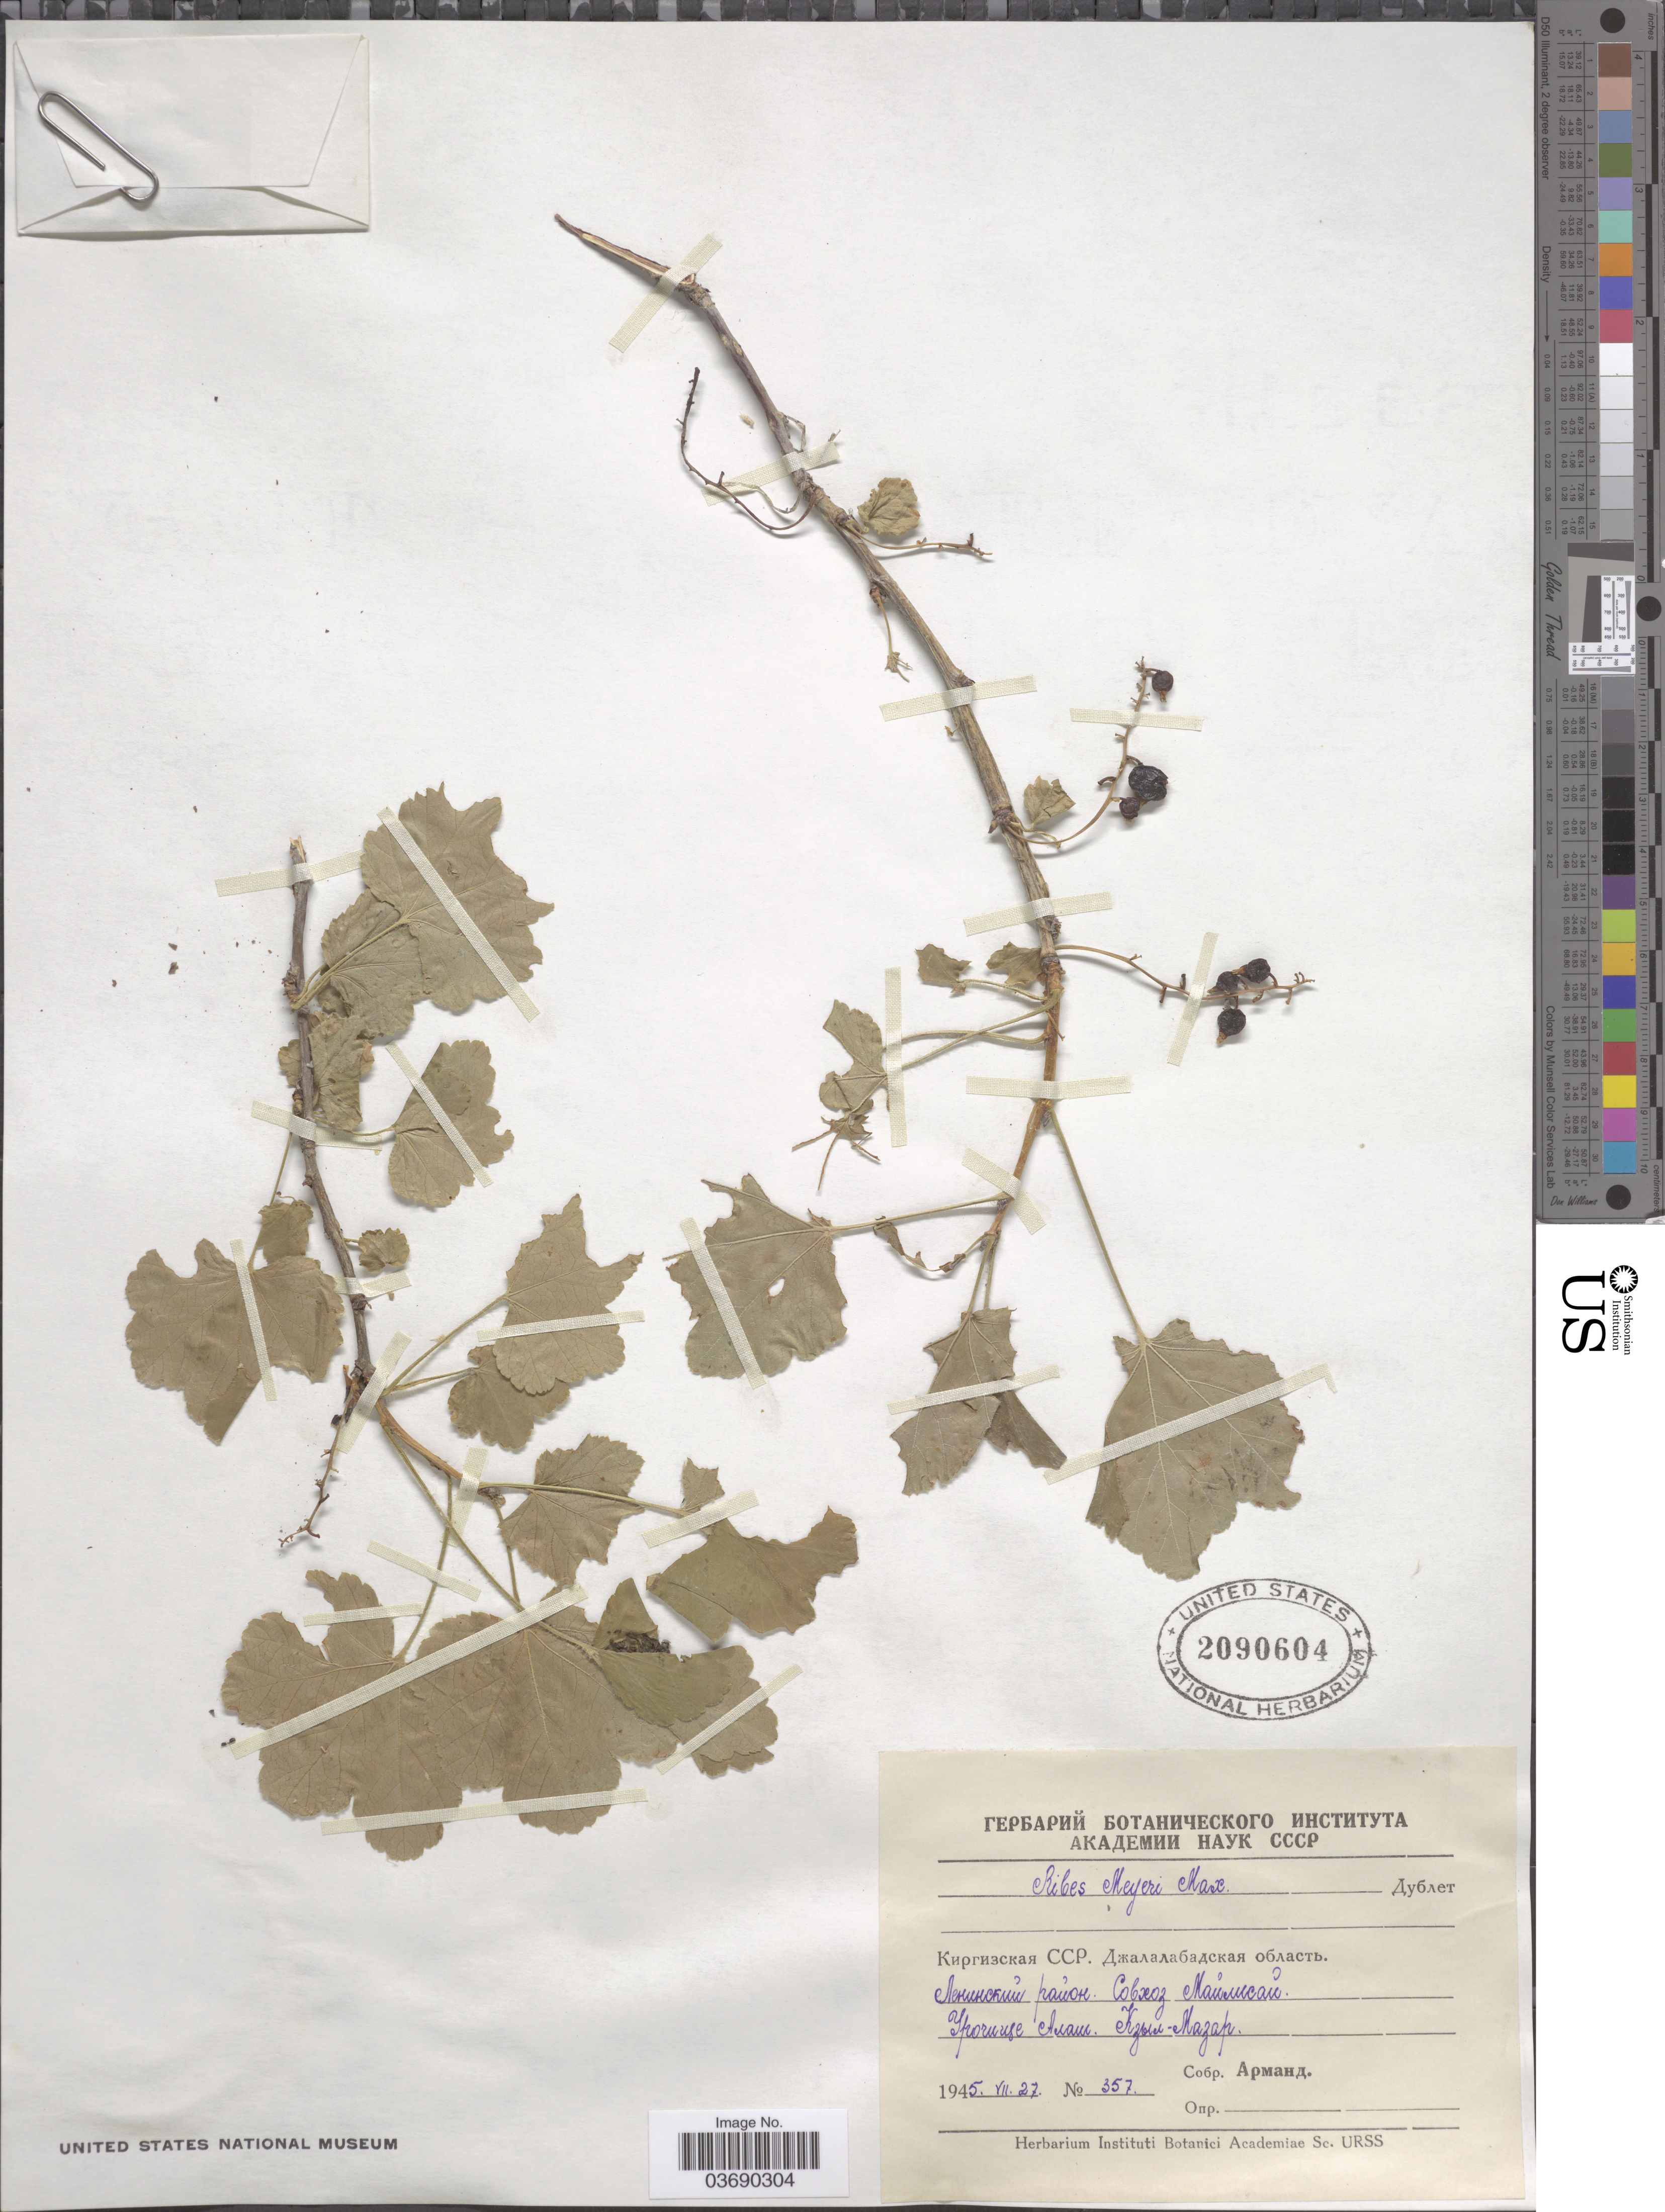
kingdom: Plantae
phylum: Tracheophyta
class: Magnoliopsida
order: Saxifragales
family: Grossulariaceae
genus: Ribes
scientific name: Ribes meyeri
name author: Maxim.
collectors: Armand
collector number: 357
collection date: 1945-07-27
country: Kyrgyzstan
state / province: Jalal-Abad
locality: Khrebet Alash, Kyzyl-Mazar, Mailisay.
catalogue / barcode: US 2090604